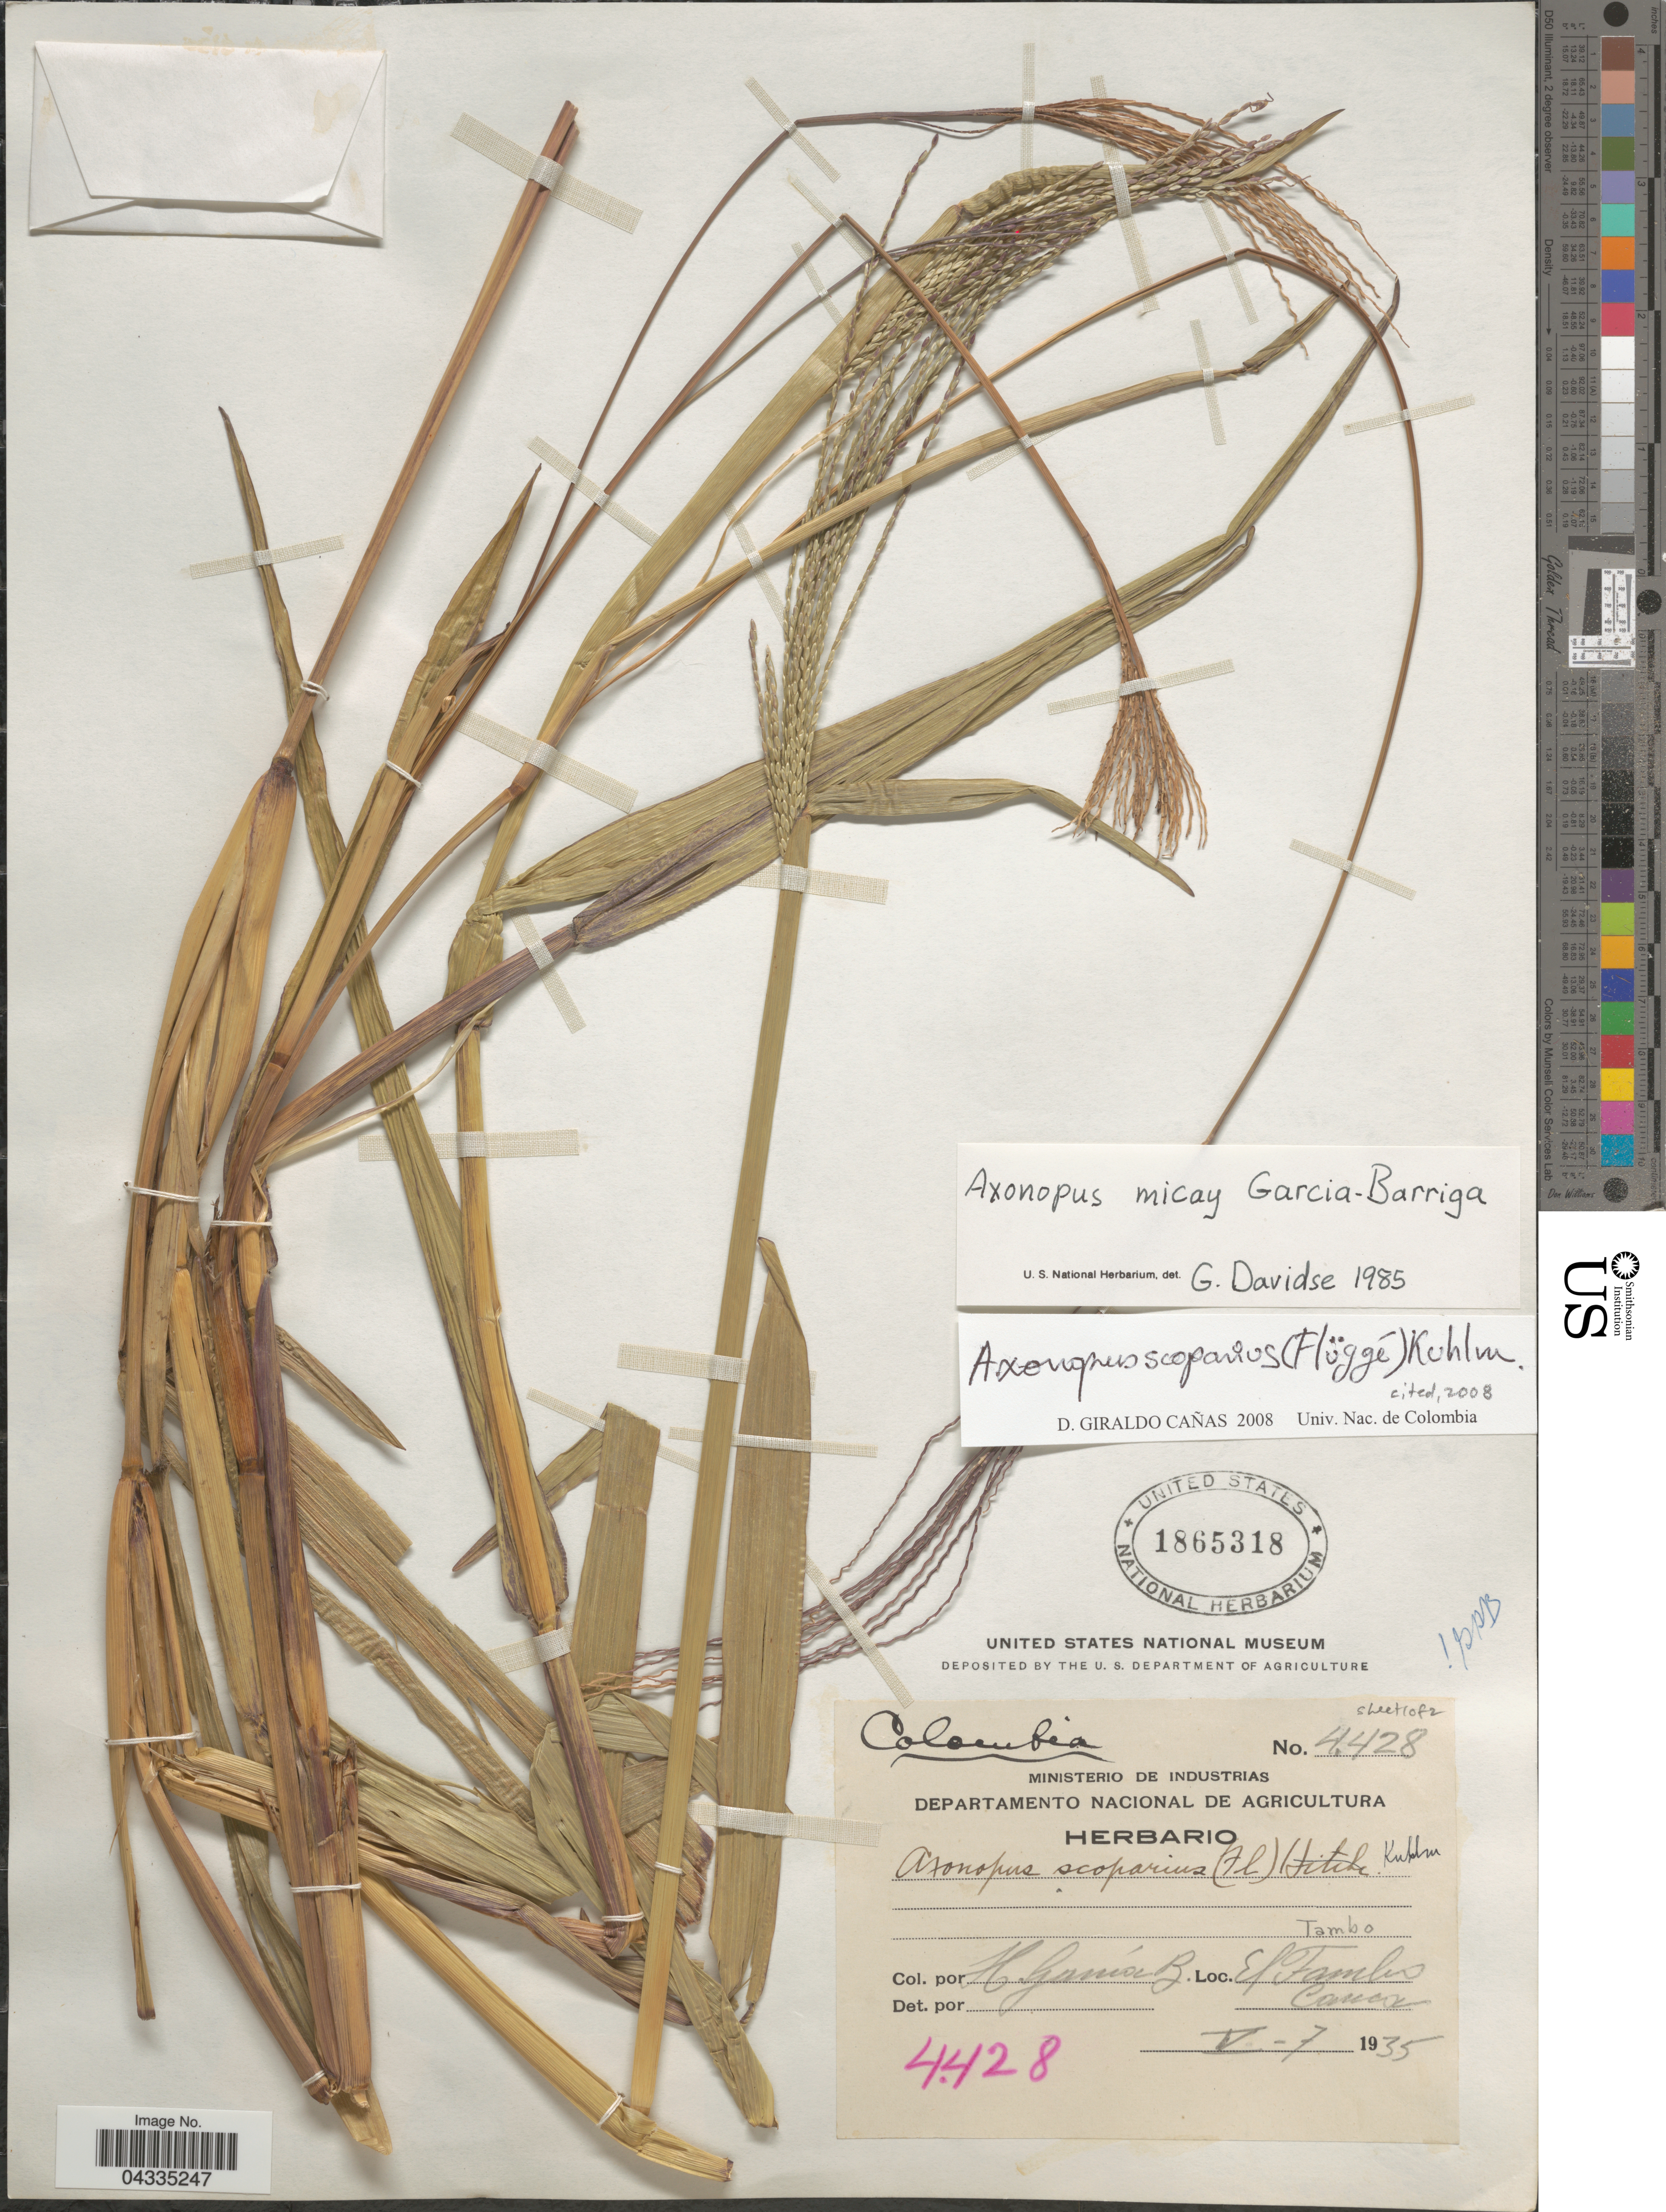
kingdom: Plantae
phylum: Tracheophyta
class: Liliopsida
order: Poales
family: Poaceae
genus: Axonopus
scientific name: Axonopus scoparius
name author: (Flüggé) Kuhlm.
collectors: H. García B.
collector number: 4428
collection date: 1935-05-07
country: Colombia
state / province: Cauca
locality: El Tambo.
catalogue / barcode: US 1865318